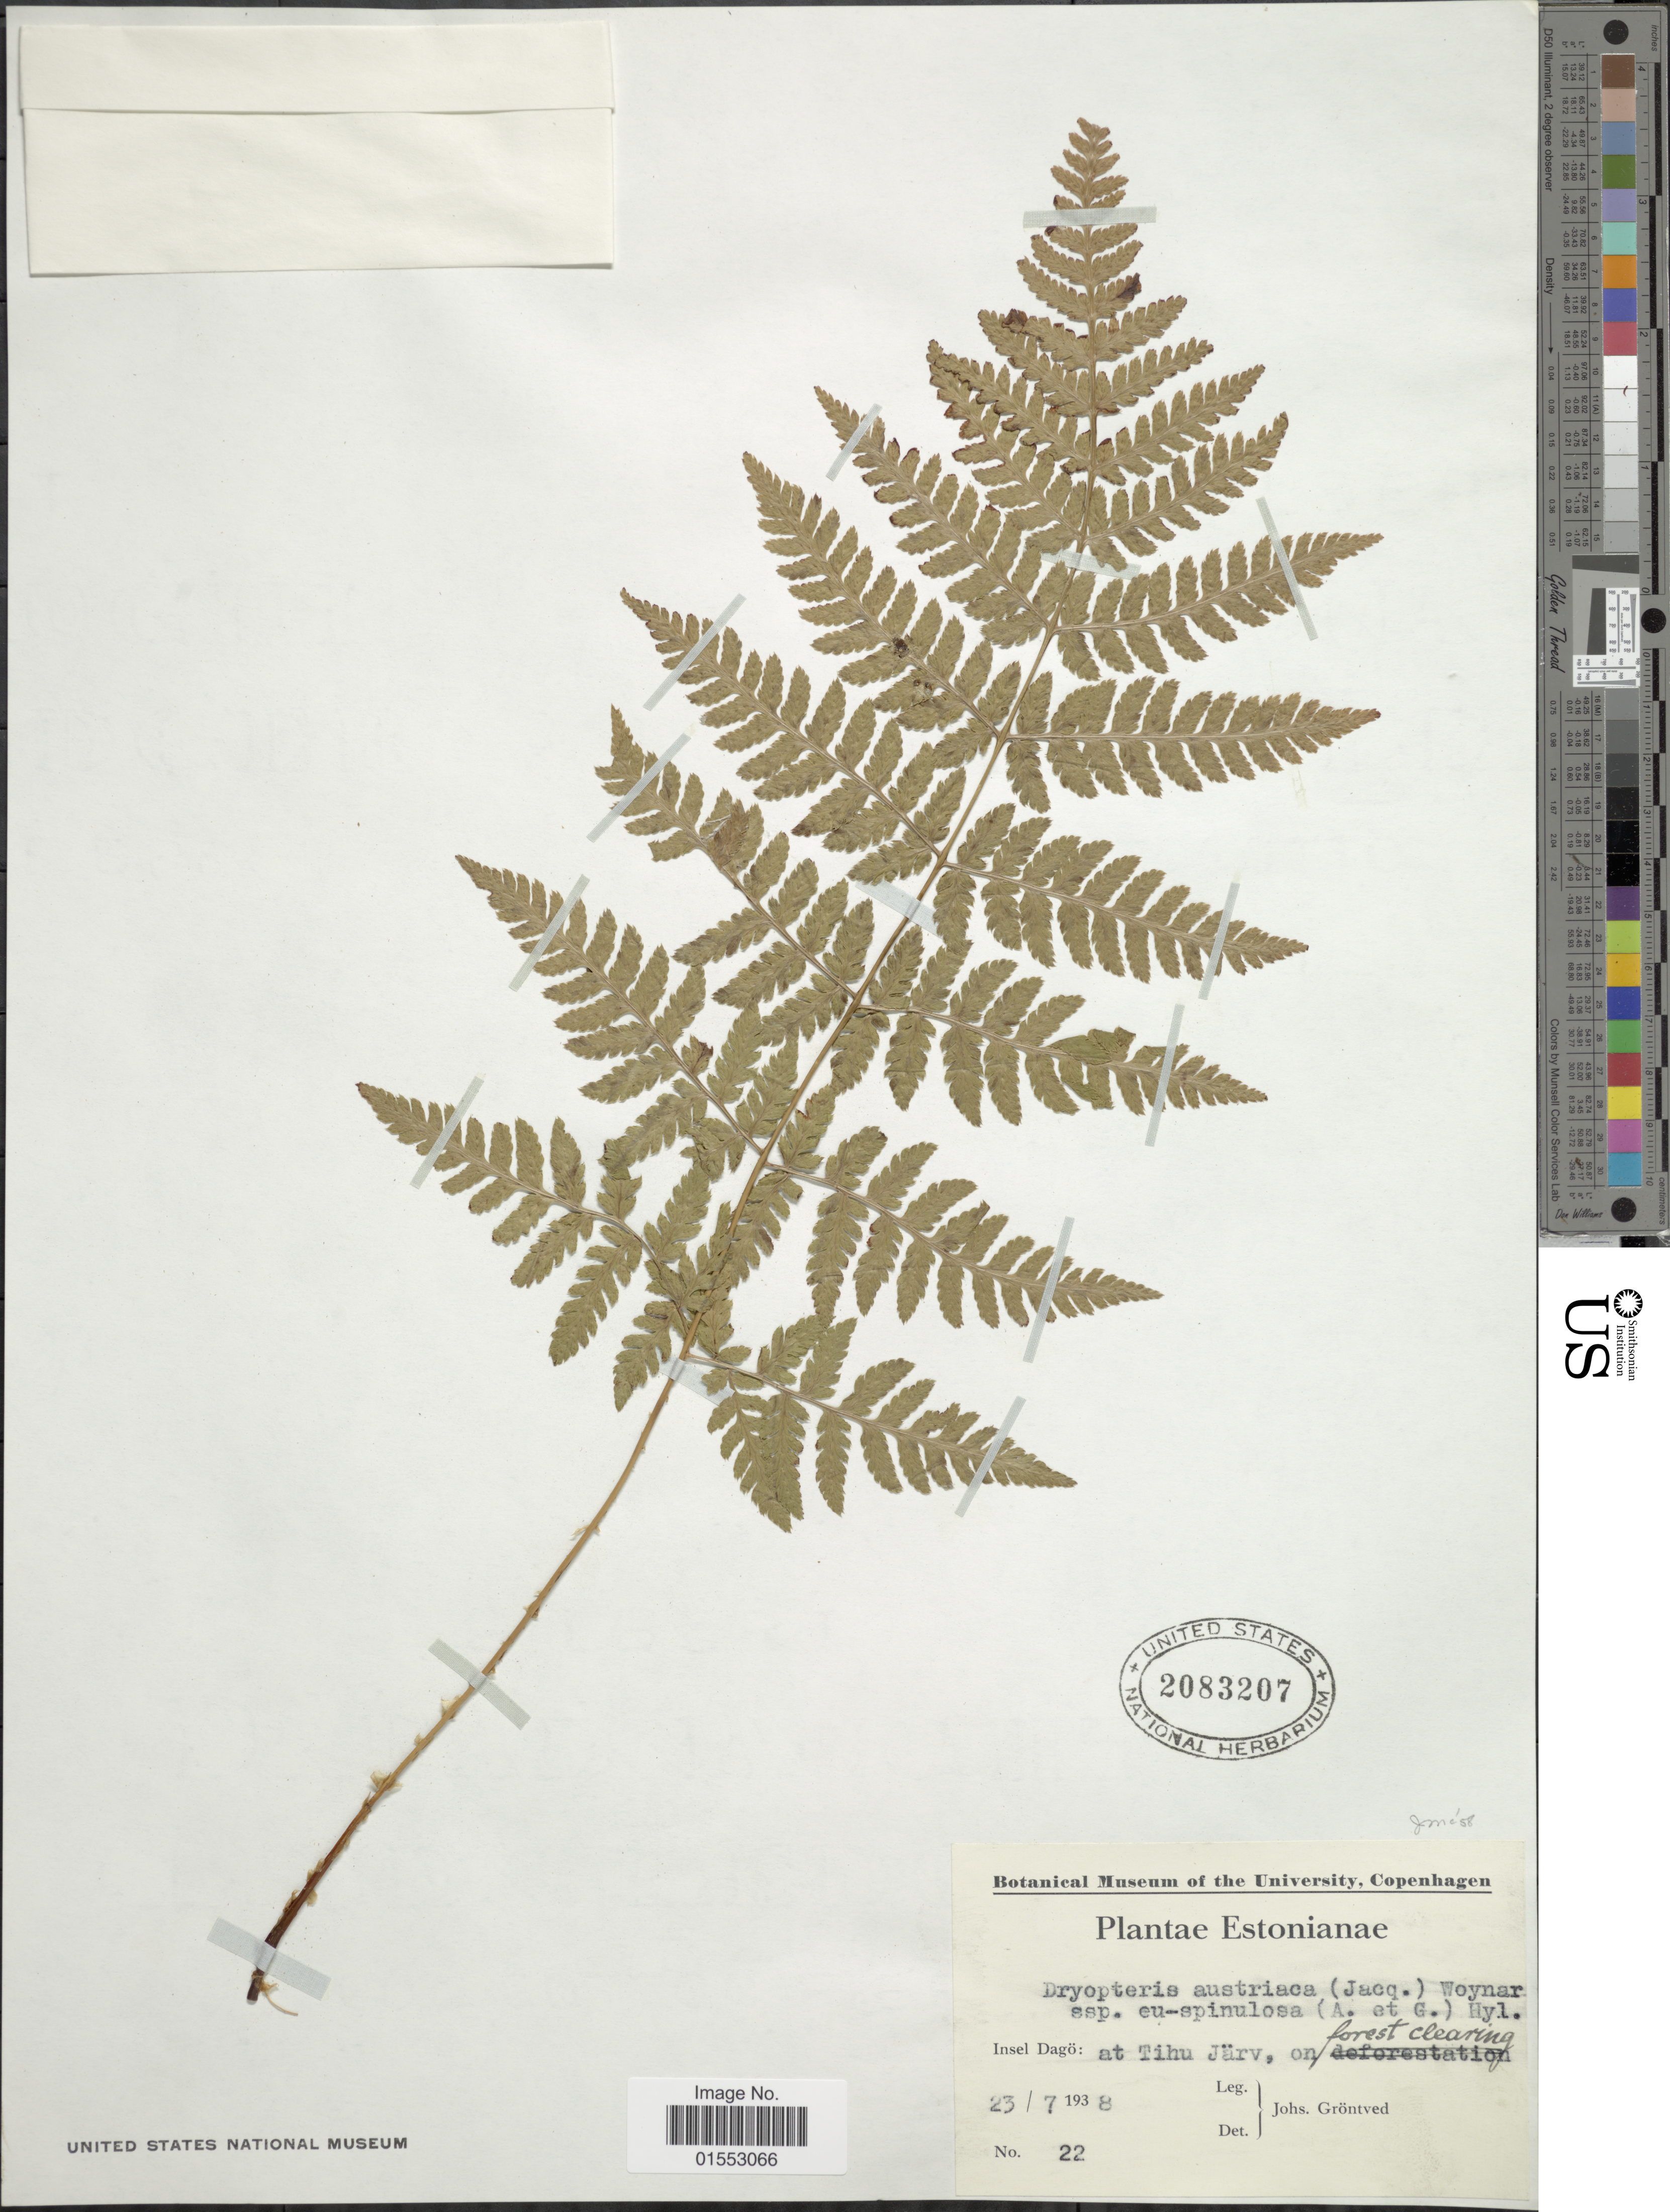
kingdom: Plantae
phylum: Tracheophyta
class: Polypodiopsida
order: Polypodiales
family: Dryopteridaceae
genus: Dryopteris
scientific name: Dryopteris carthusiana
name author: (Villars) H.P. Fuchs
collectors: J. Gröntved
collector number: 22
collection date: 1938-07-23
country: Estonia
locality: Insel Dago: at Thin Jurv, on forest clearing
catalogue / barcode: US 2083207